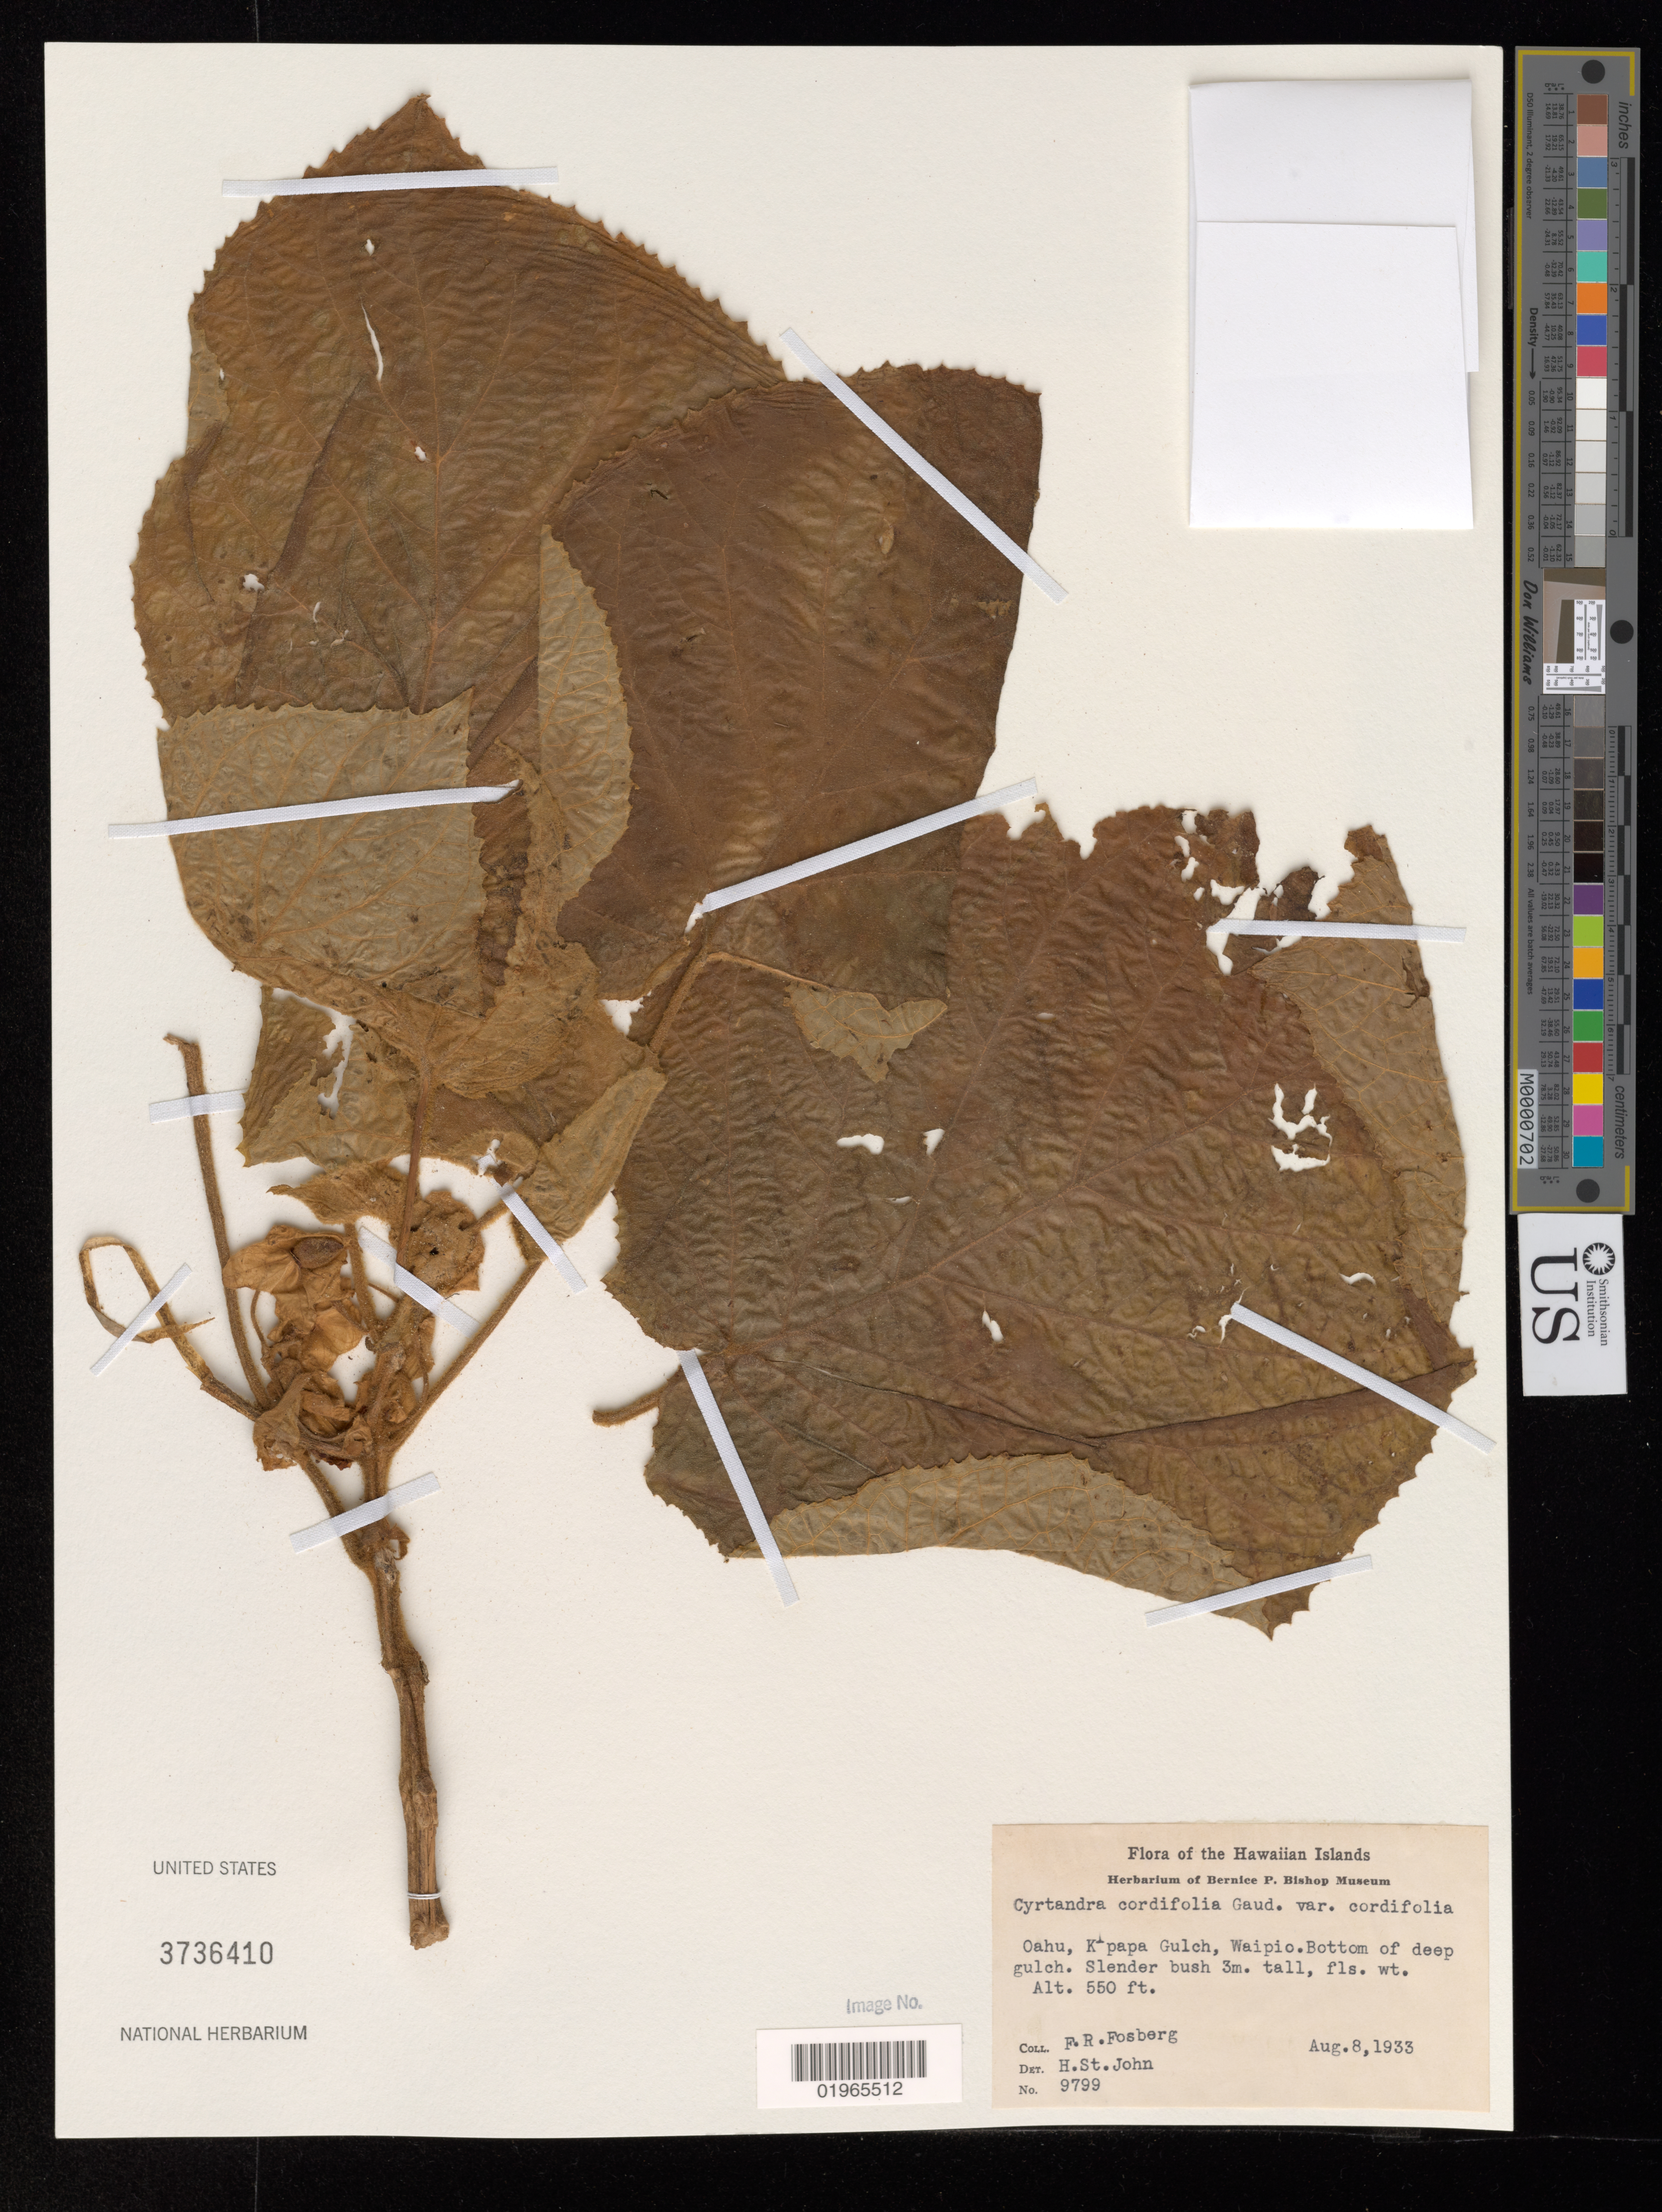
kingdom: Plantae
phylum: Tracheophyta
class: Magnoliopsida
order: Lamiales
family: Gesneriaceae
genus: Cyrtandra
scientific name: Cyrtandra cordifolia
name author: Gaudich.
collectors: F. R. Fosberg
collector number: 9799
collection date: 1933-08-08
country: United States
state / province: Hawaii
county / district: Honolulu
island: Oahu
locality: Kipapa Gulch, Waipio, bottom of deep gulch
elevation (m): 168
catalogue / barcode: US 3736410